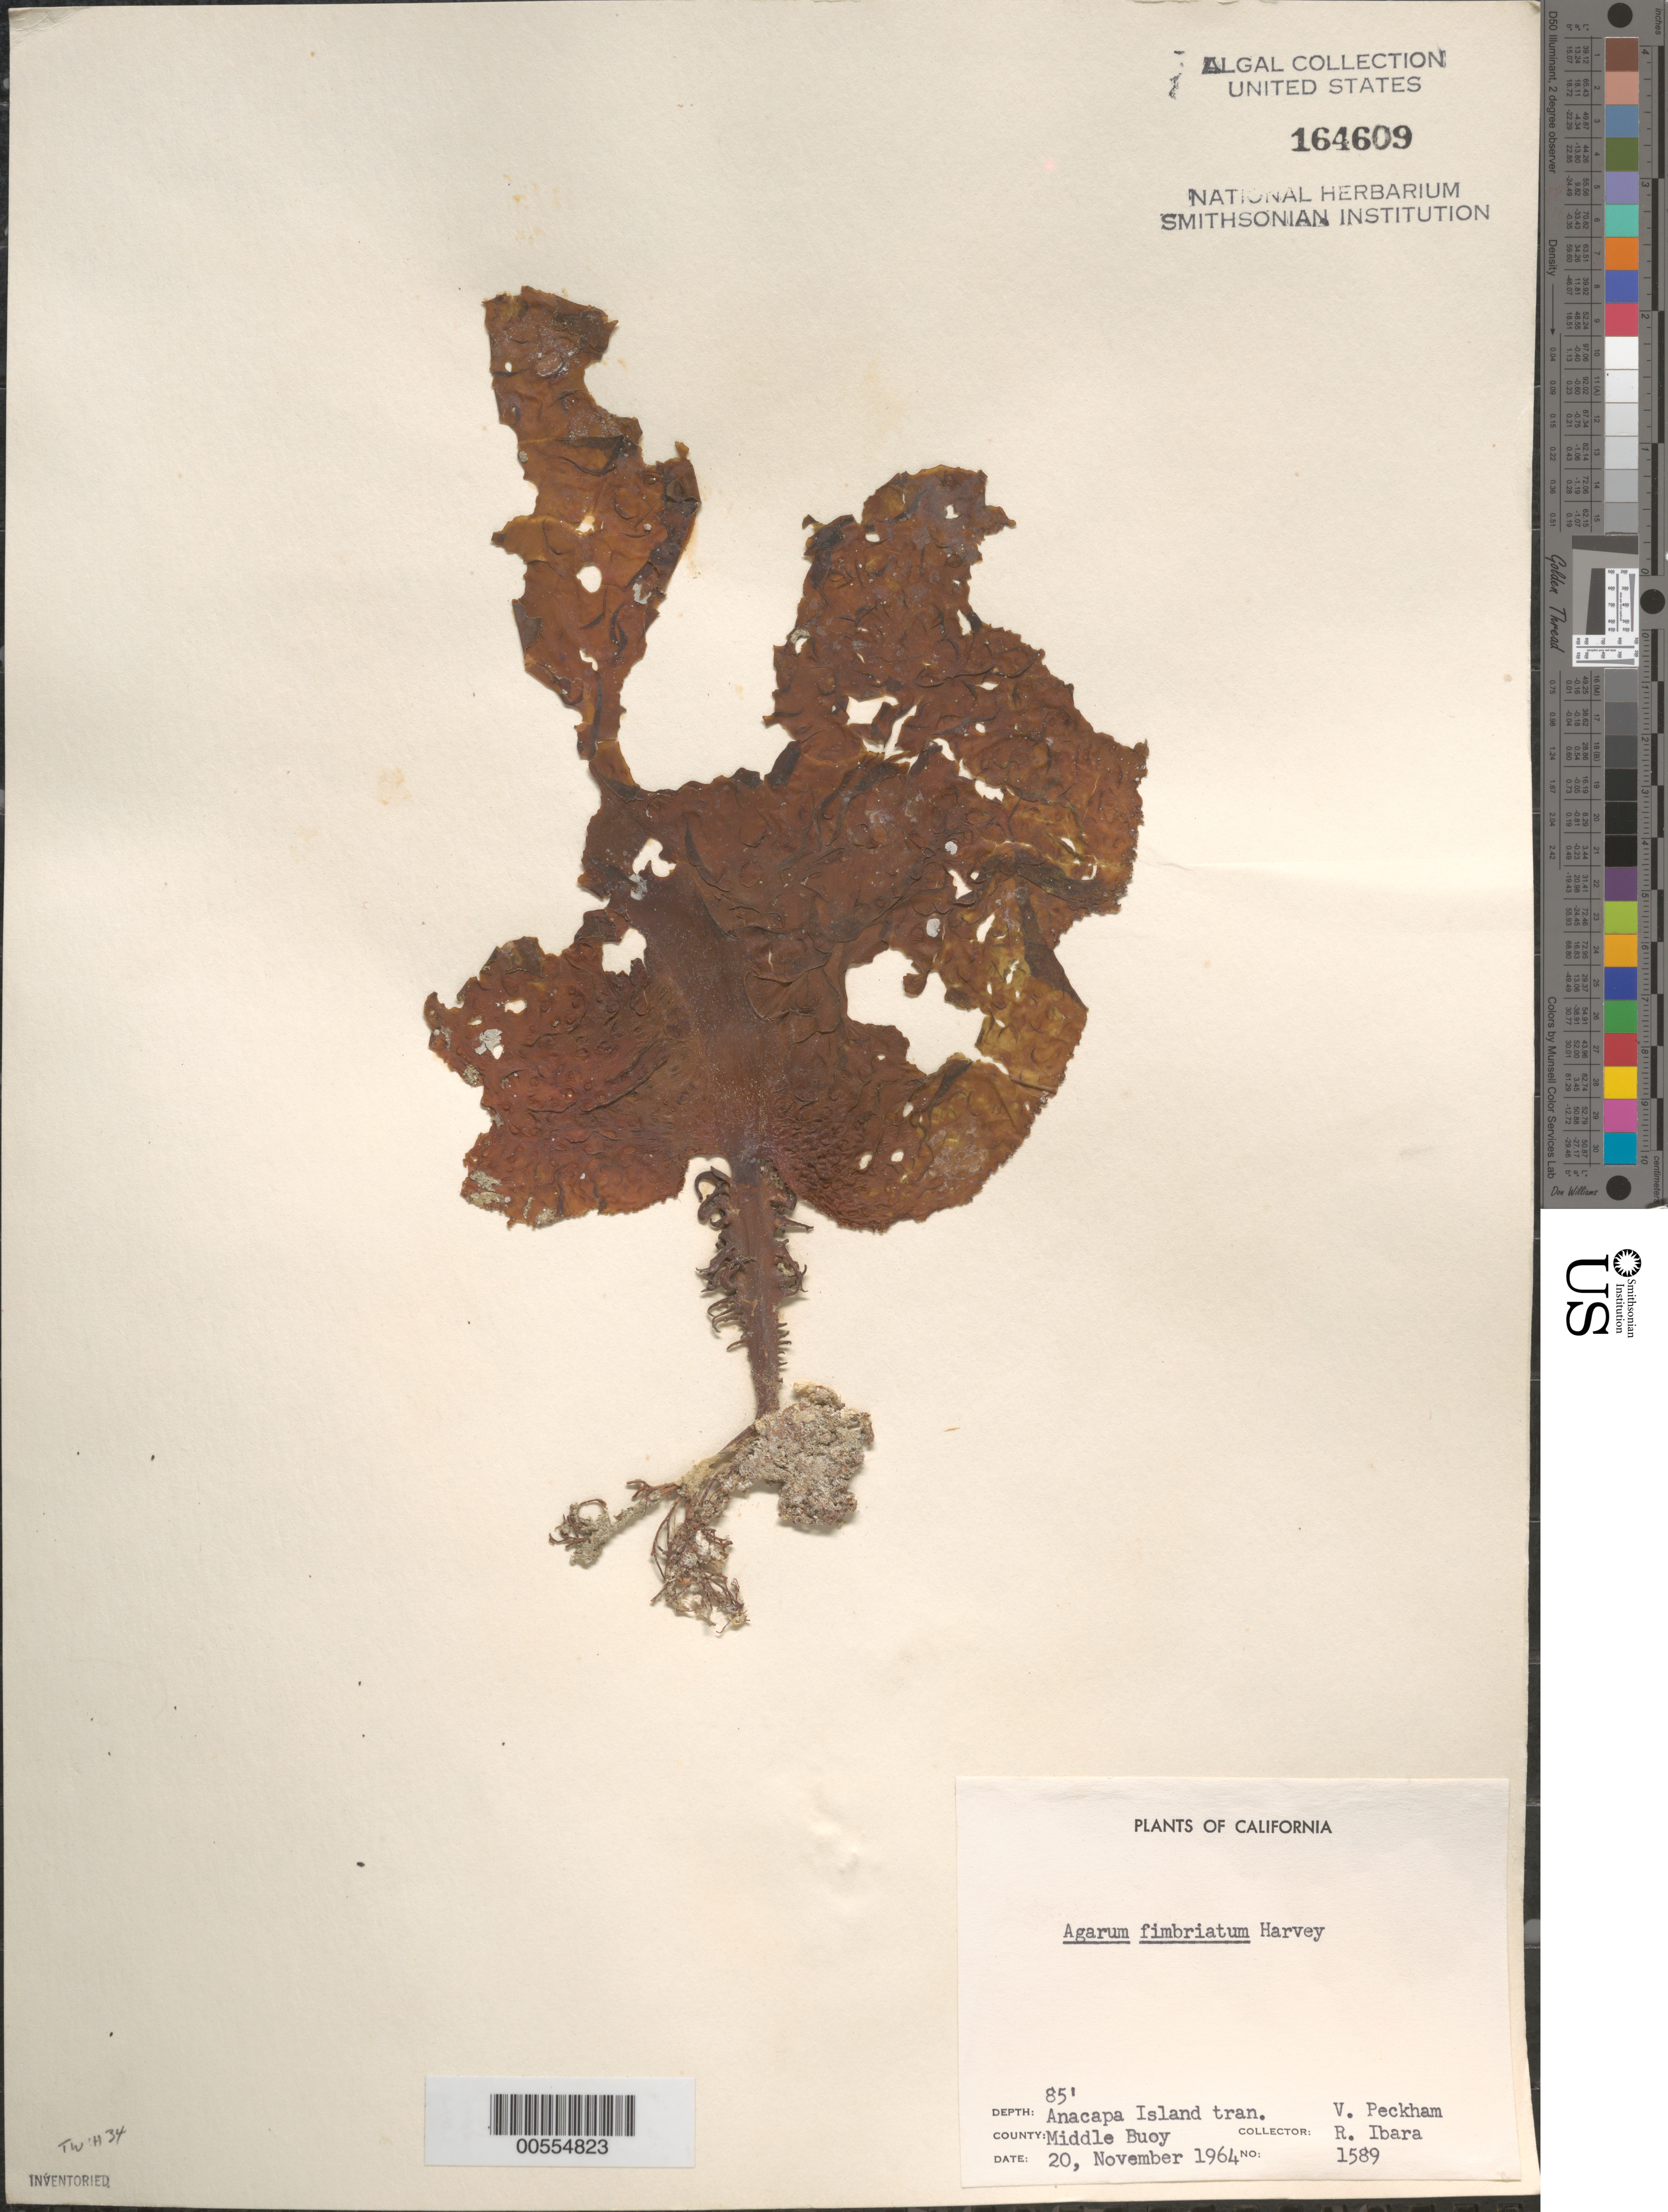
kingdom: Chromista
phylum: Ochrophyta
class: Phaeophyceae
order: Laminariales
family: Agaraceae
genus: Neoagarum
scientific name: Neoagarum fimbriatum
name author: (Harvey) H.Kawai & Hanyuda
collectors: V. Peckham & R. Ibara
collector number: Neushul 1589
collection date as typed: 20 Nov 1964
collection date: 1964-11-20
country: United States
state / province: California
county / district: Ventura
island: Anacapa Island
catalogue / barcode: US 164609